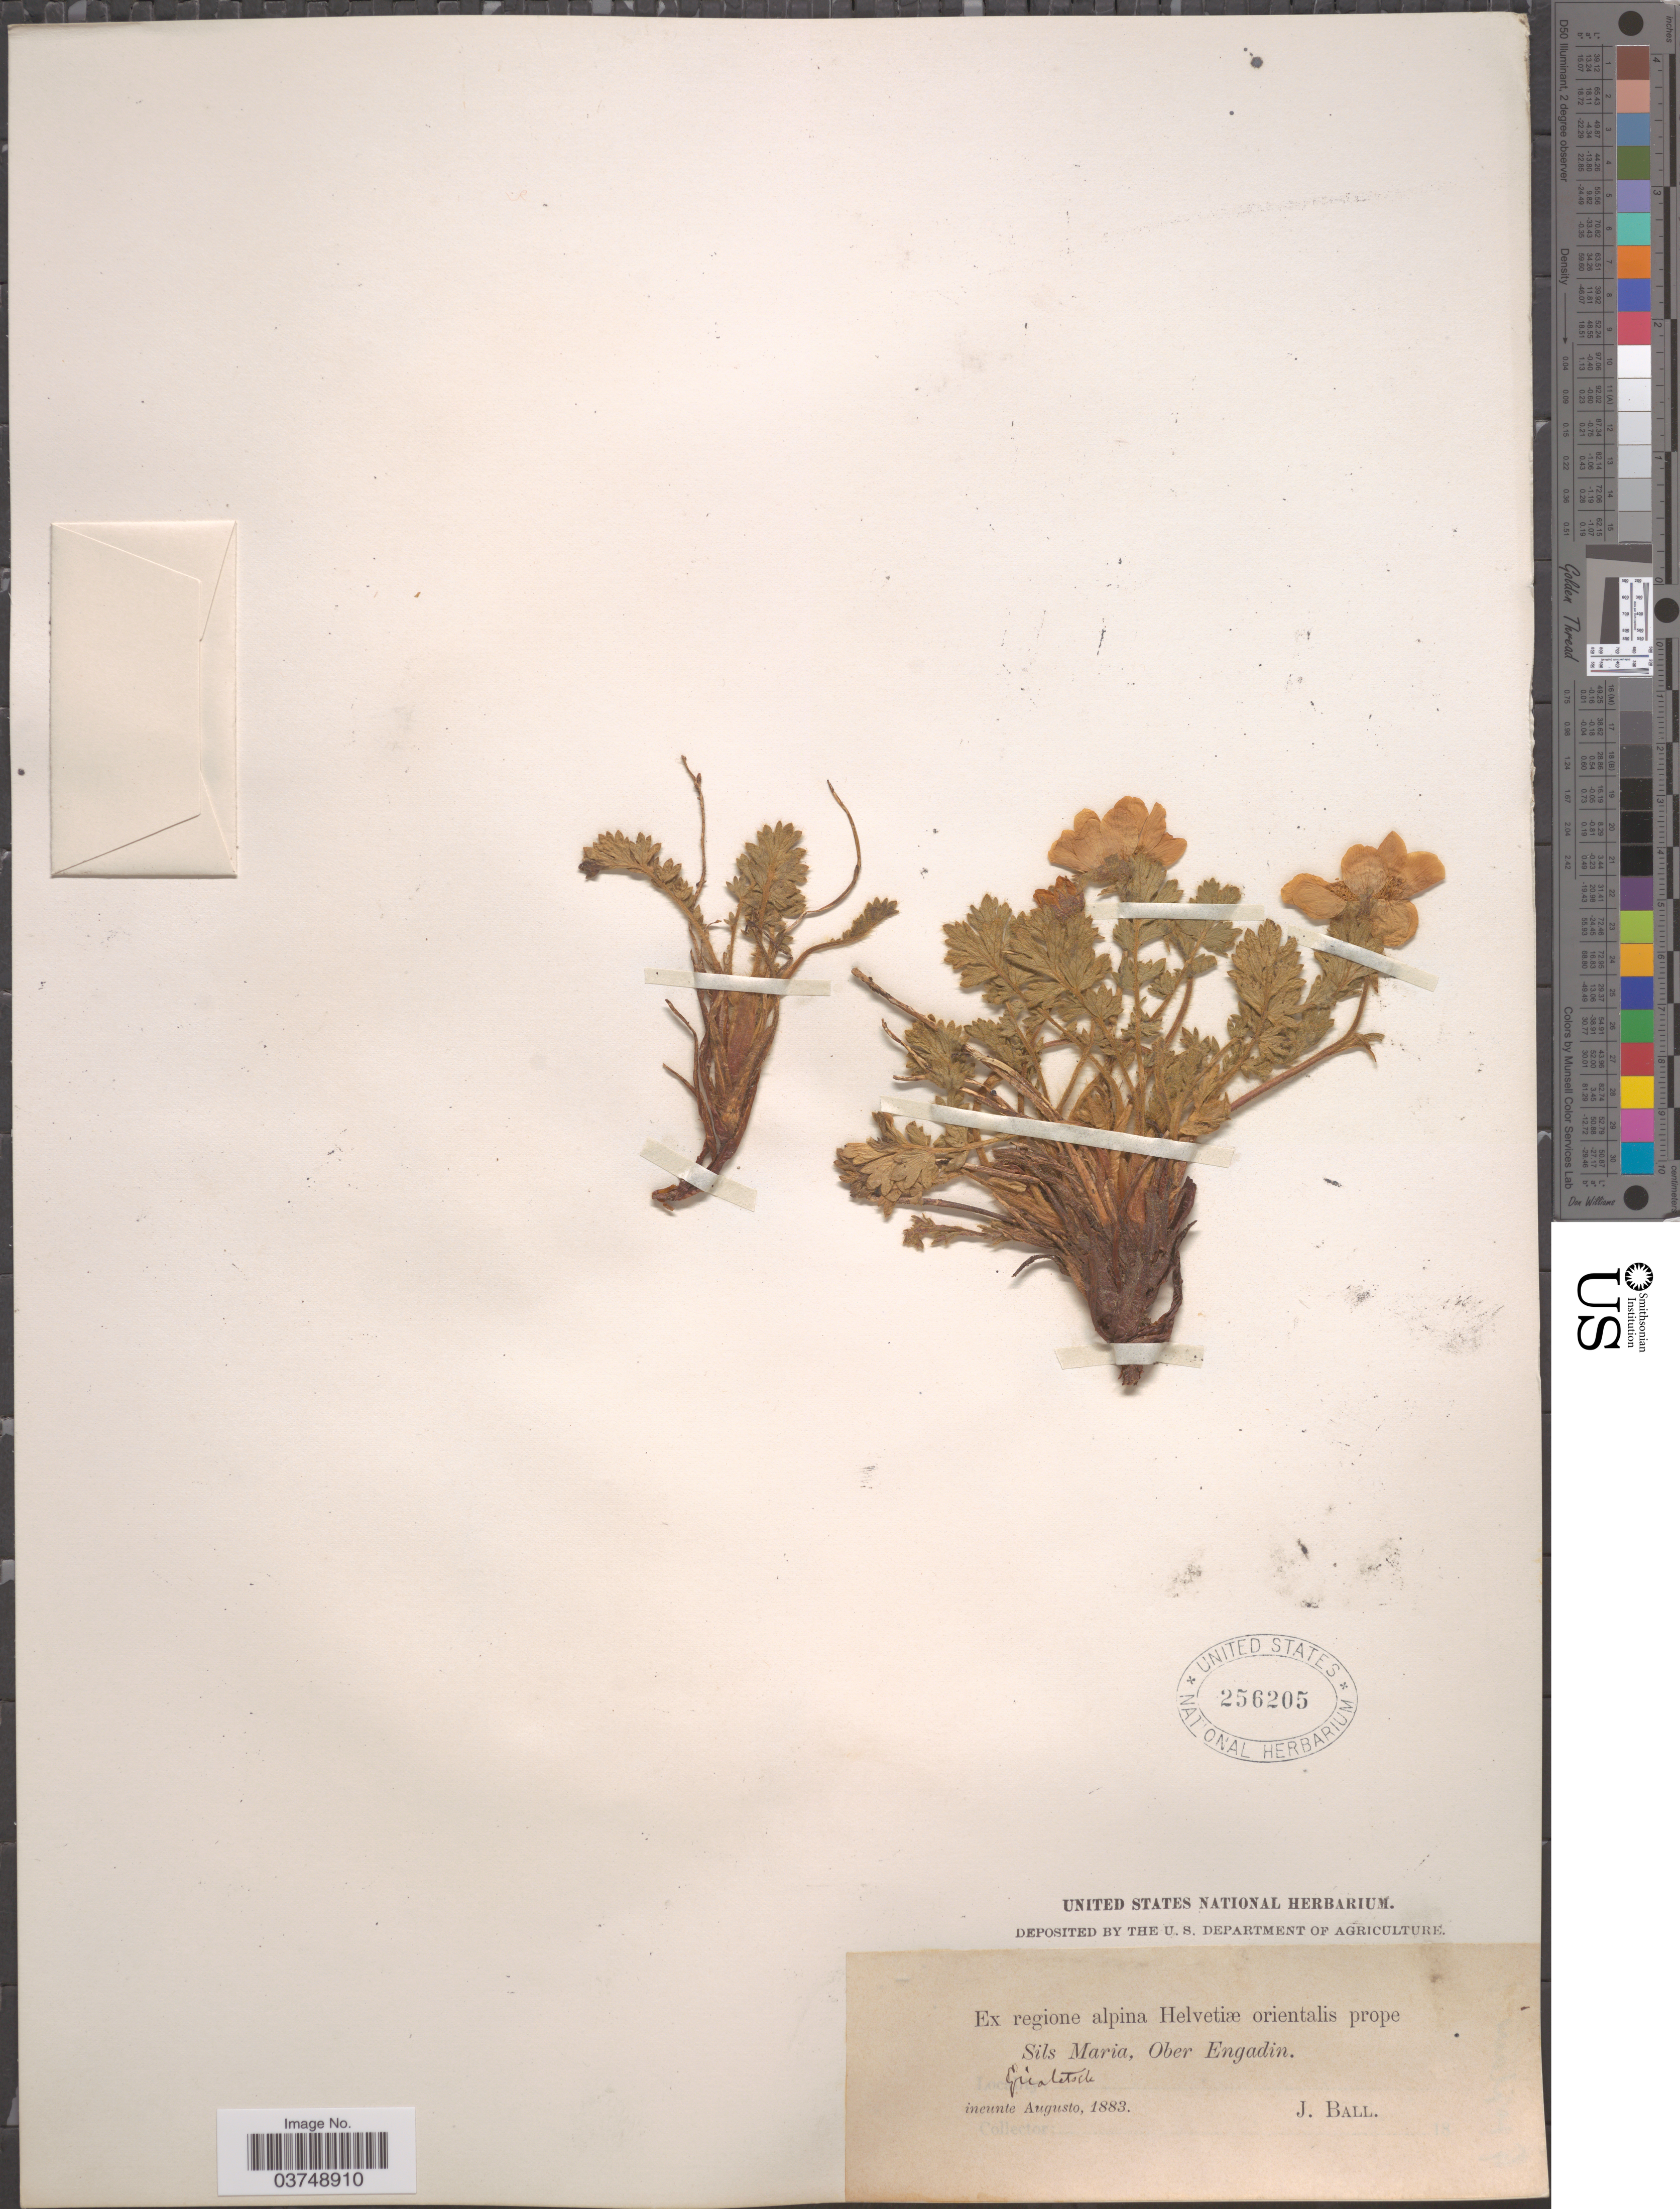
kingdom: Plantae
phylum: Tracheophyta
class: Magnoliopsida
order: Rosales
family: Rosaceae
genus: Geum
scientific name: Geum reptans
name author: L.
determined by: Strong, Mark T., (BOT), Smithsonian Institution - National Museum of Natural History (UNITED STATES)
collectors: J. Ball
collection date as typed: ineunte Augusto, 1883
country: Switzerland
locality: Ex regione alpina Helvetiæ orientalis prope Sils Maria, Ober Engadin. Grialetsch.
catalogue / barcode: US 256205